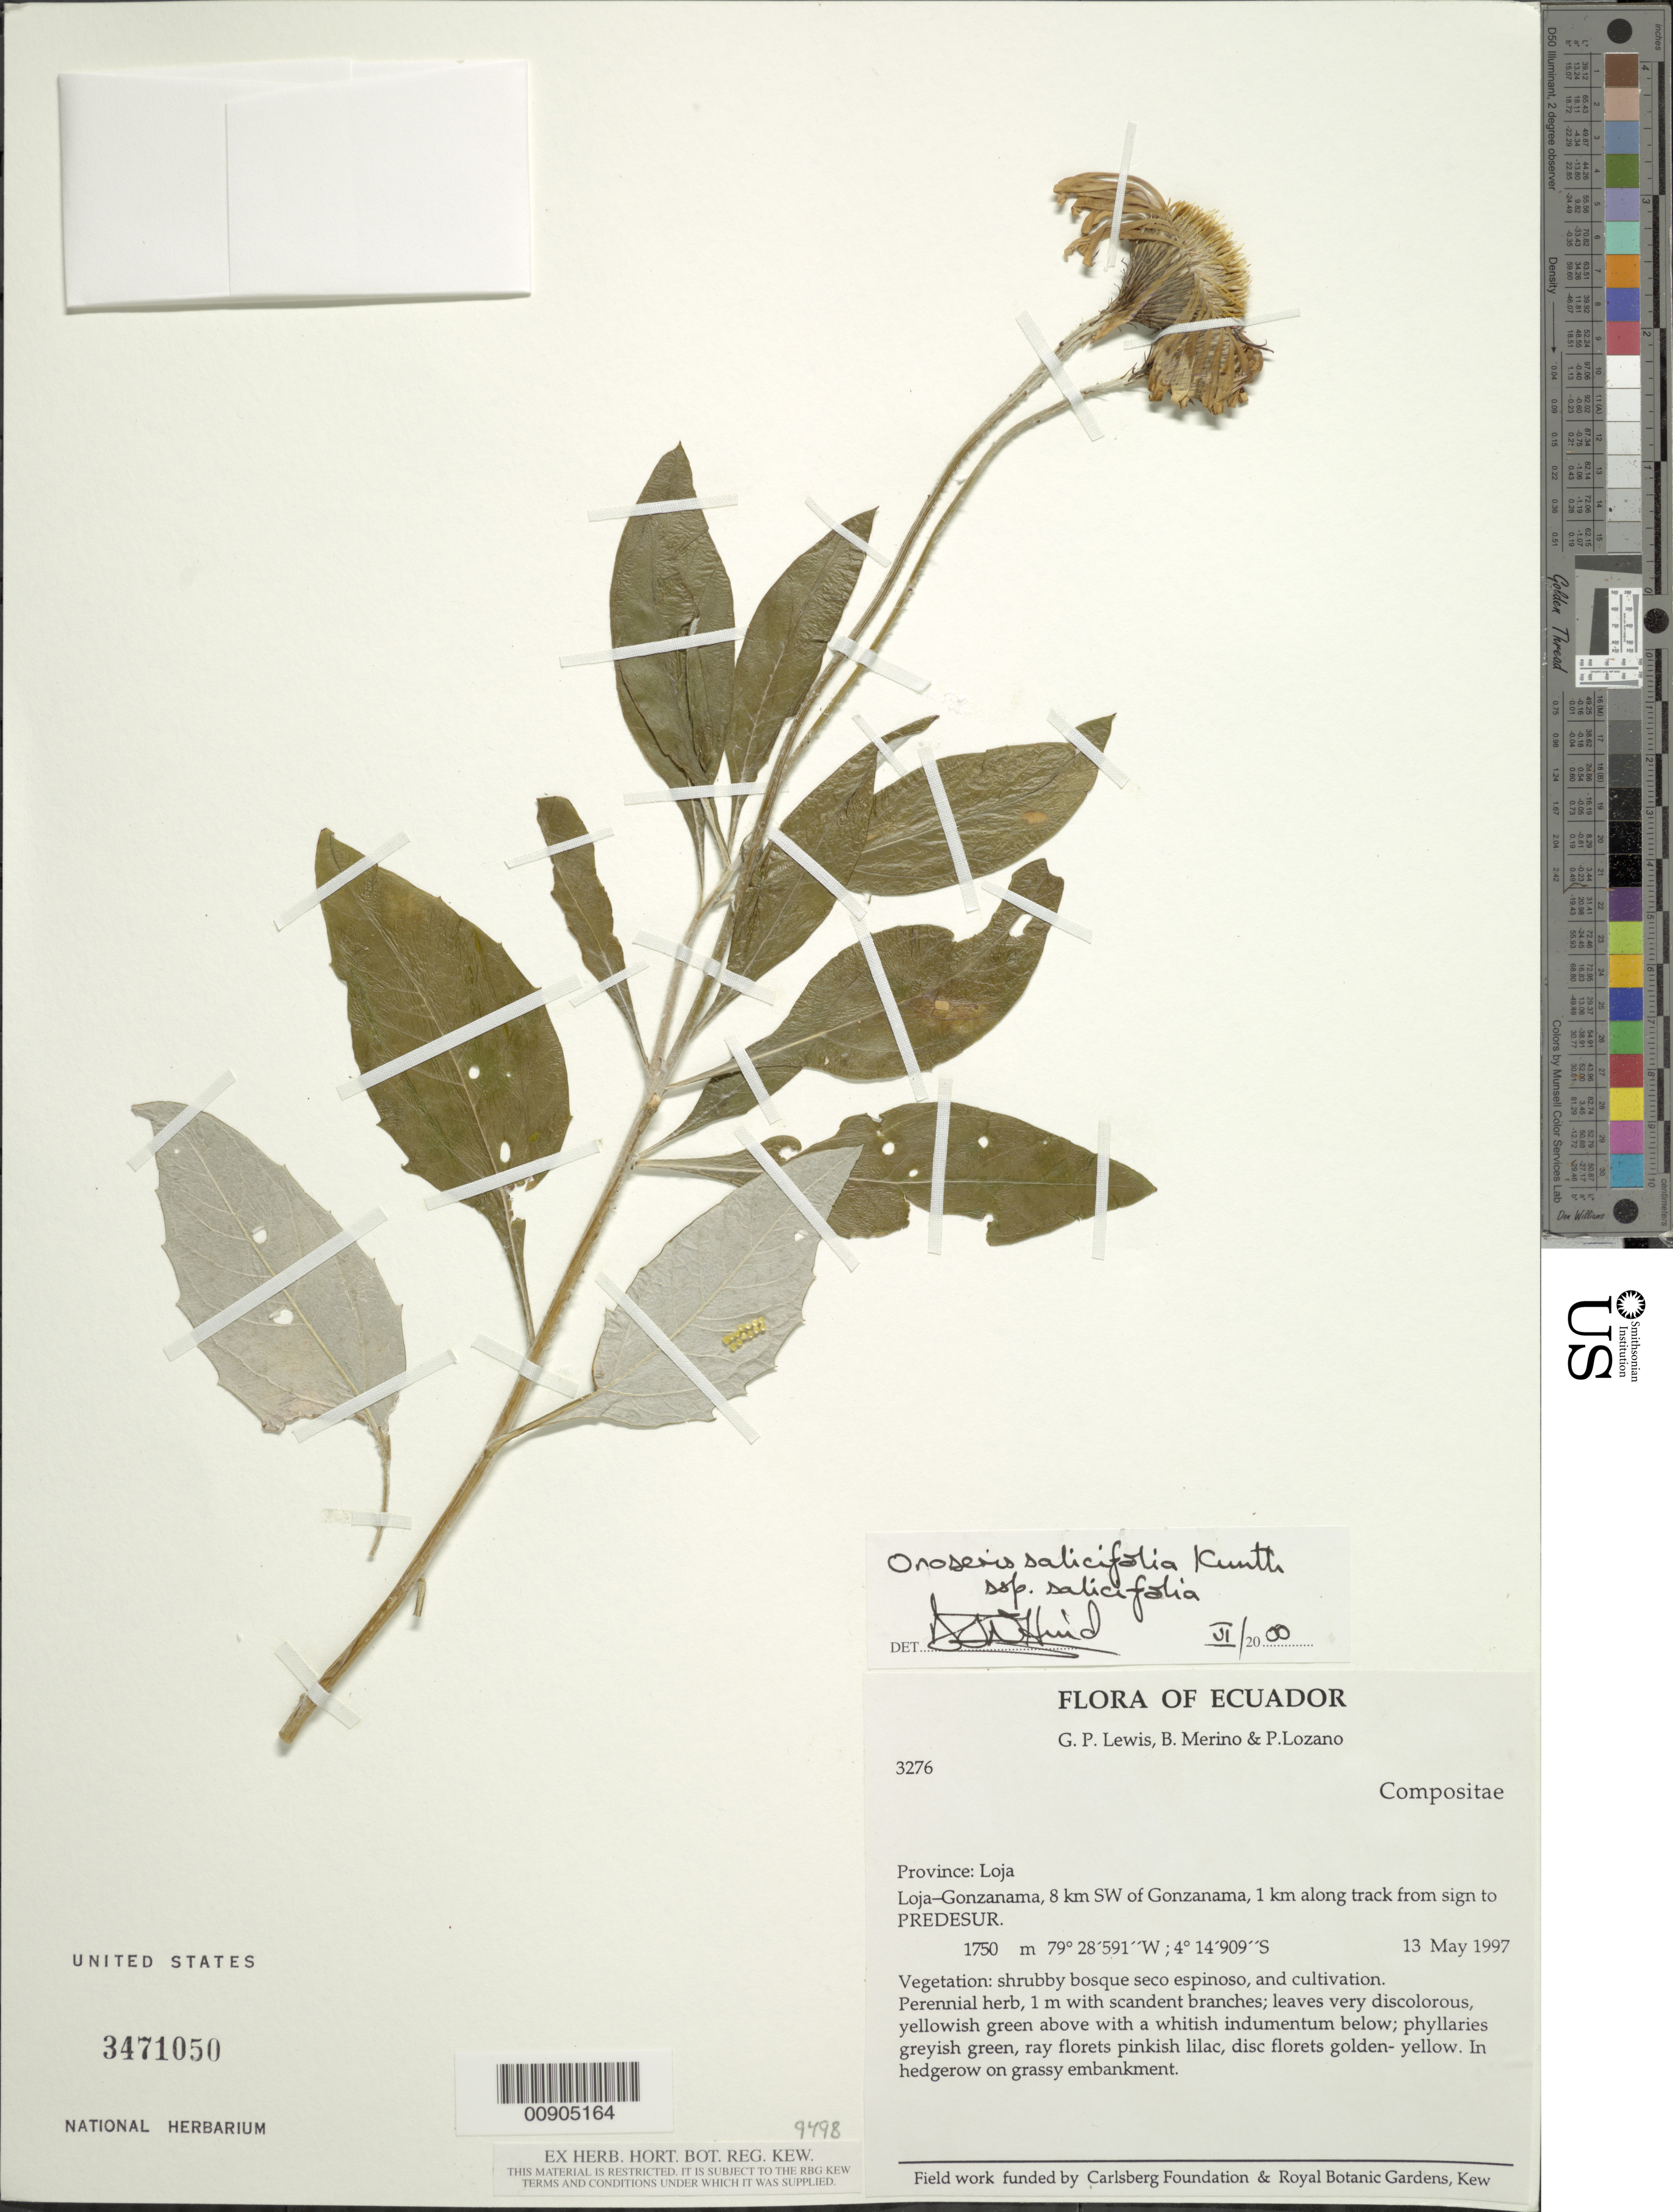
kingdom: Plantae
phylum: Tracheophyta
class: Magnoliopsida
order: Asterales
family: Asteraceae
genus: Onoseris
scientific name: Onoseris salicifolia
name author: Kunth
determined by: Hind, N.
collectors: G. P. Lewis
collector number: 3276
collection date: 1997-05-13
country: Ecuador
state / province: Loja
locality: Loja to Gonzanama, 8 km SW of Gonzanama, 1 km along track from sign to PREDESUR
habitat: Shrubby bosque seco espinoso, and cultivation; in hedgerow on grassy embankment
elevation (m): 1750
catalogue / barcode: US 3471050